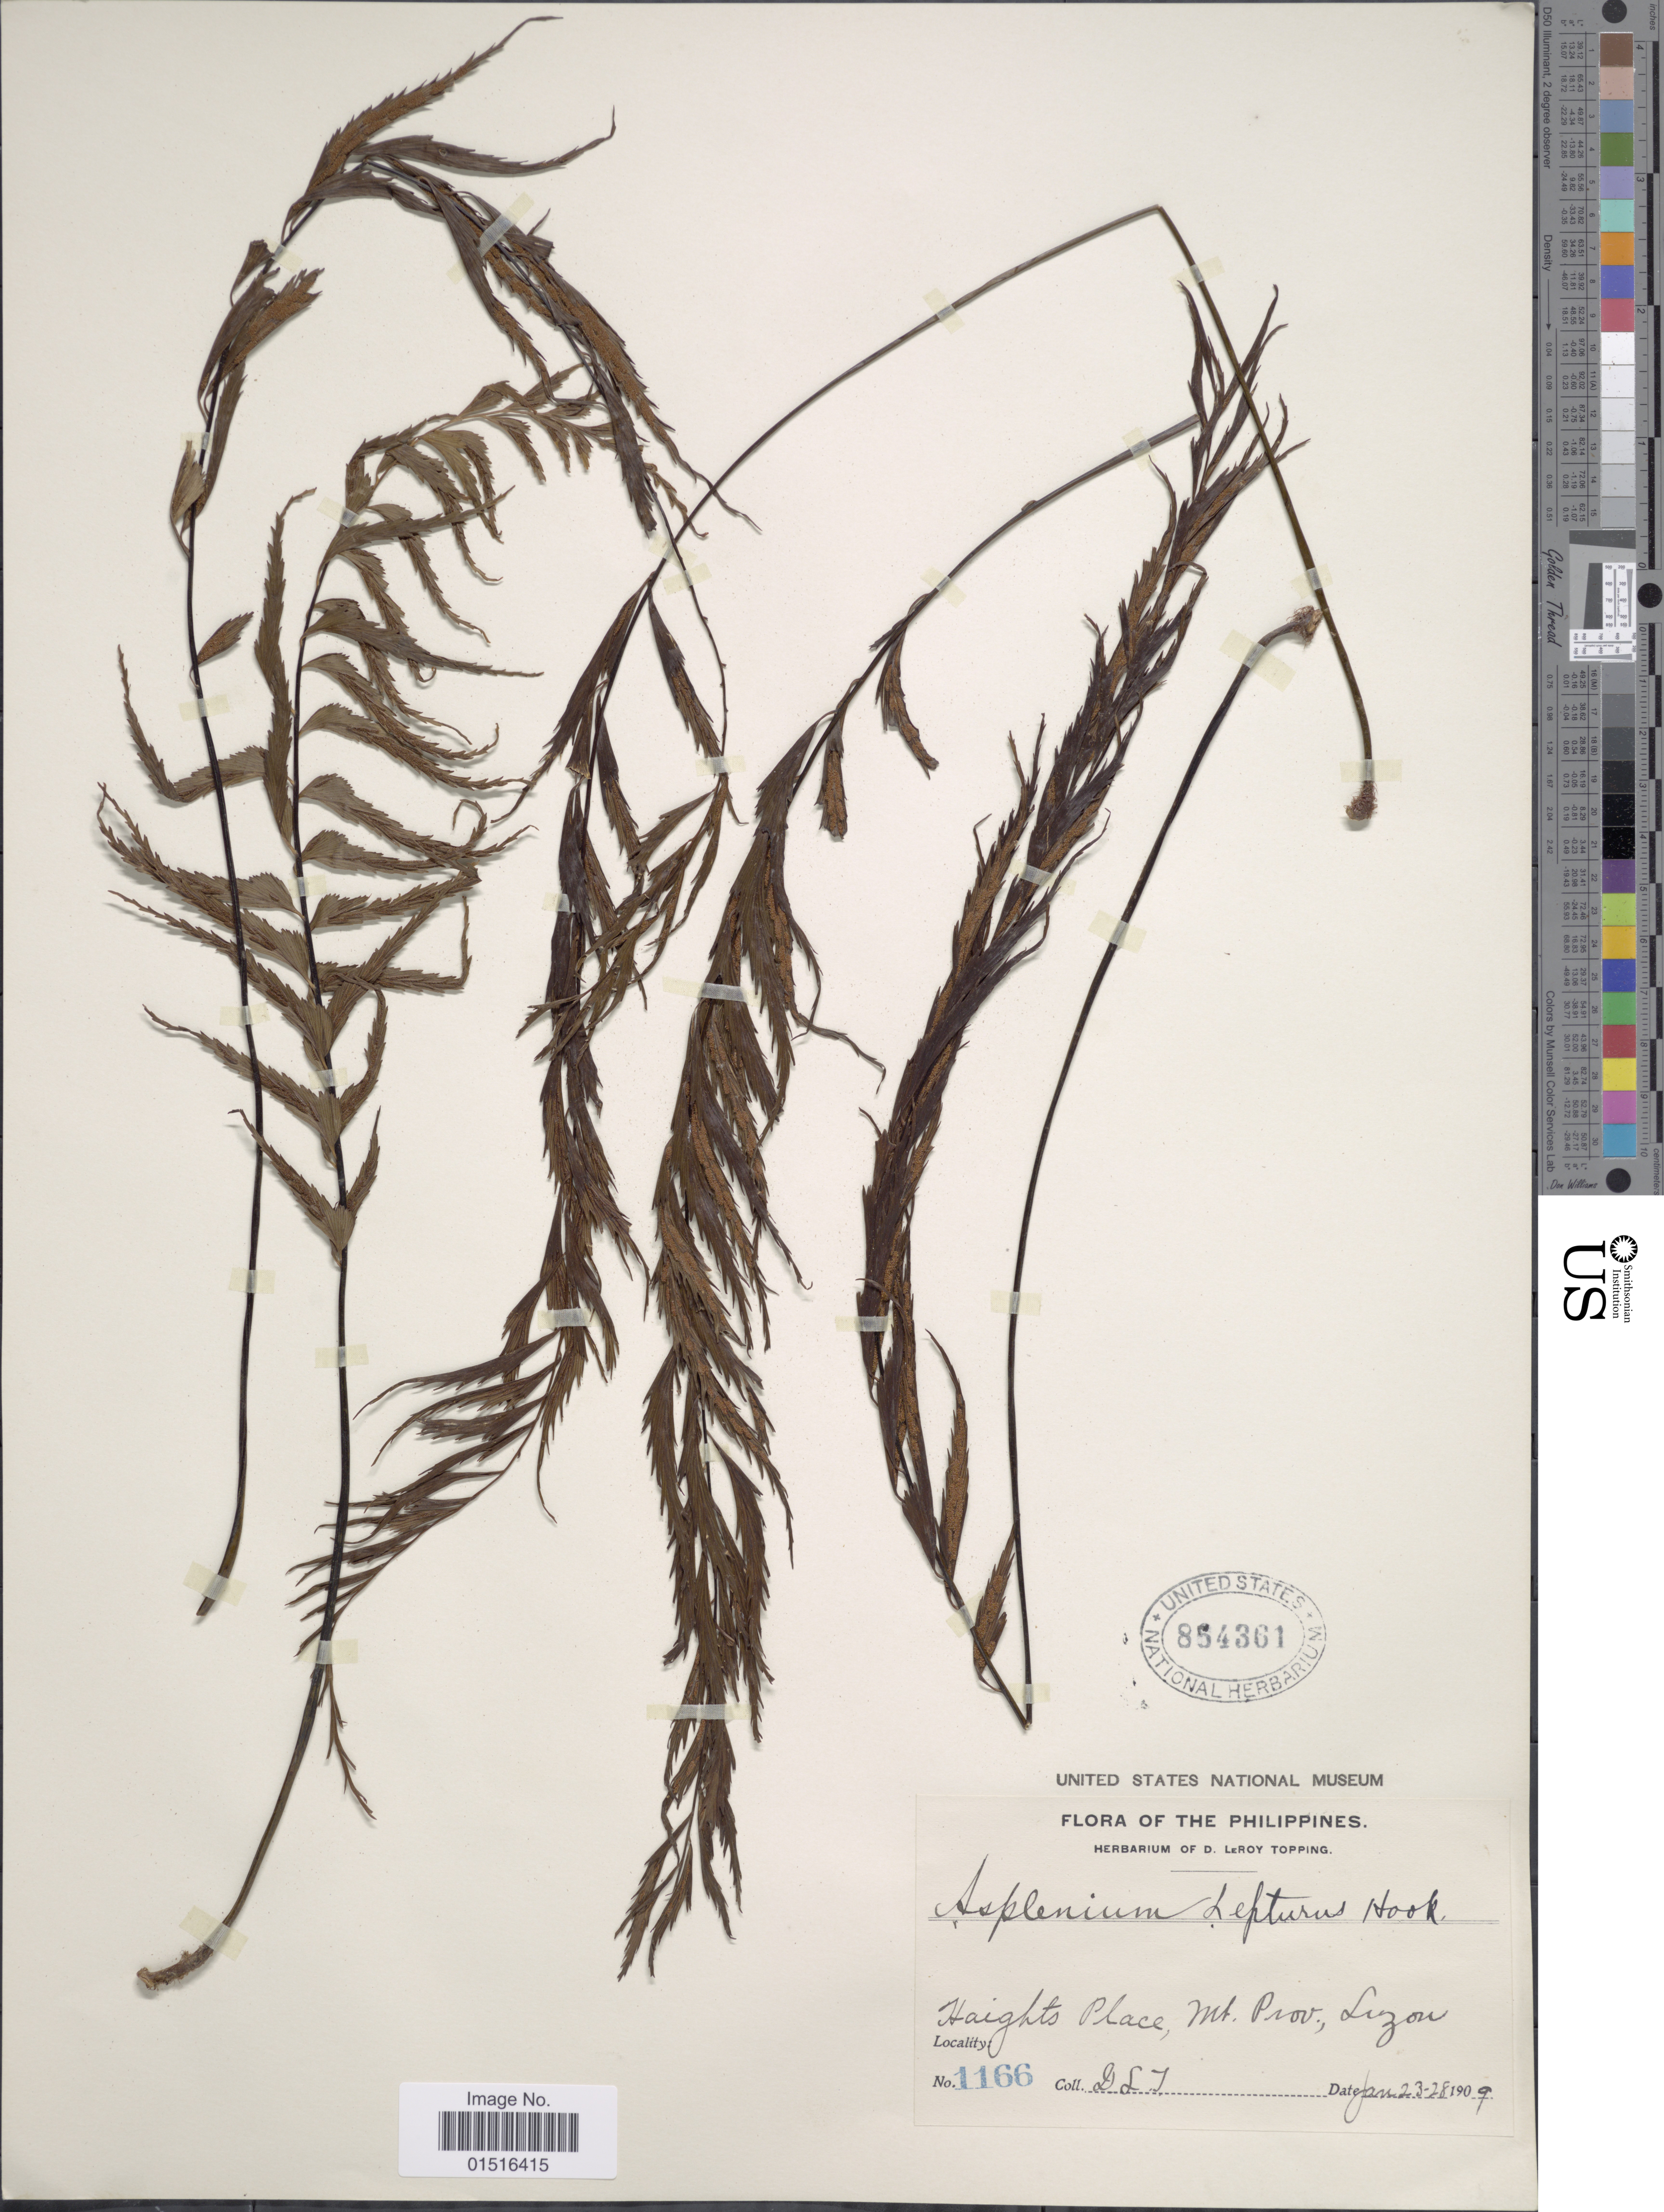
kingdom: Plantae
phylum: Tracheophyta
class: Polypodiopsida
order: Polypodiales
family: Aspleniaceae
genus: Asplenium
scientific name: Asplenium lepturus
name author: J. Sm. ex C. Presl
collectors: D. L. Topping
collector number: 1166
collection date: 1909-01-23/1909-01-28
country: Philippines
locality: Haights Place, Mt. Prov., Luzon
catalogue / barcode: US 854361